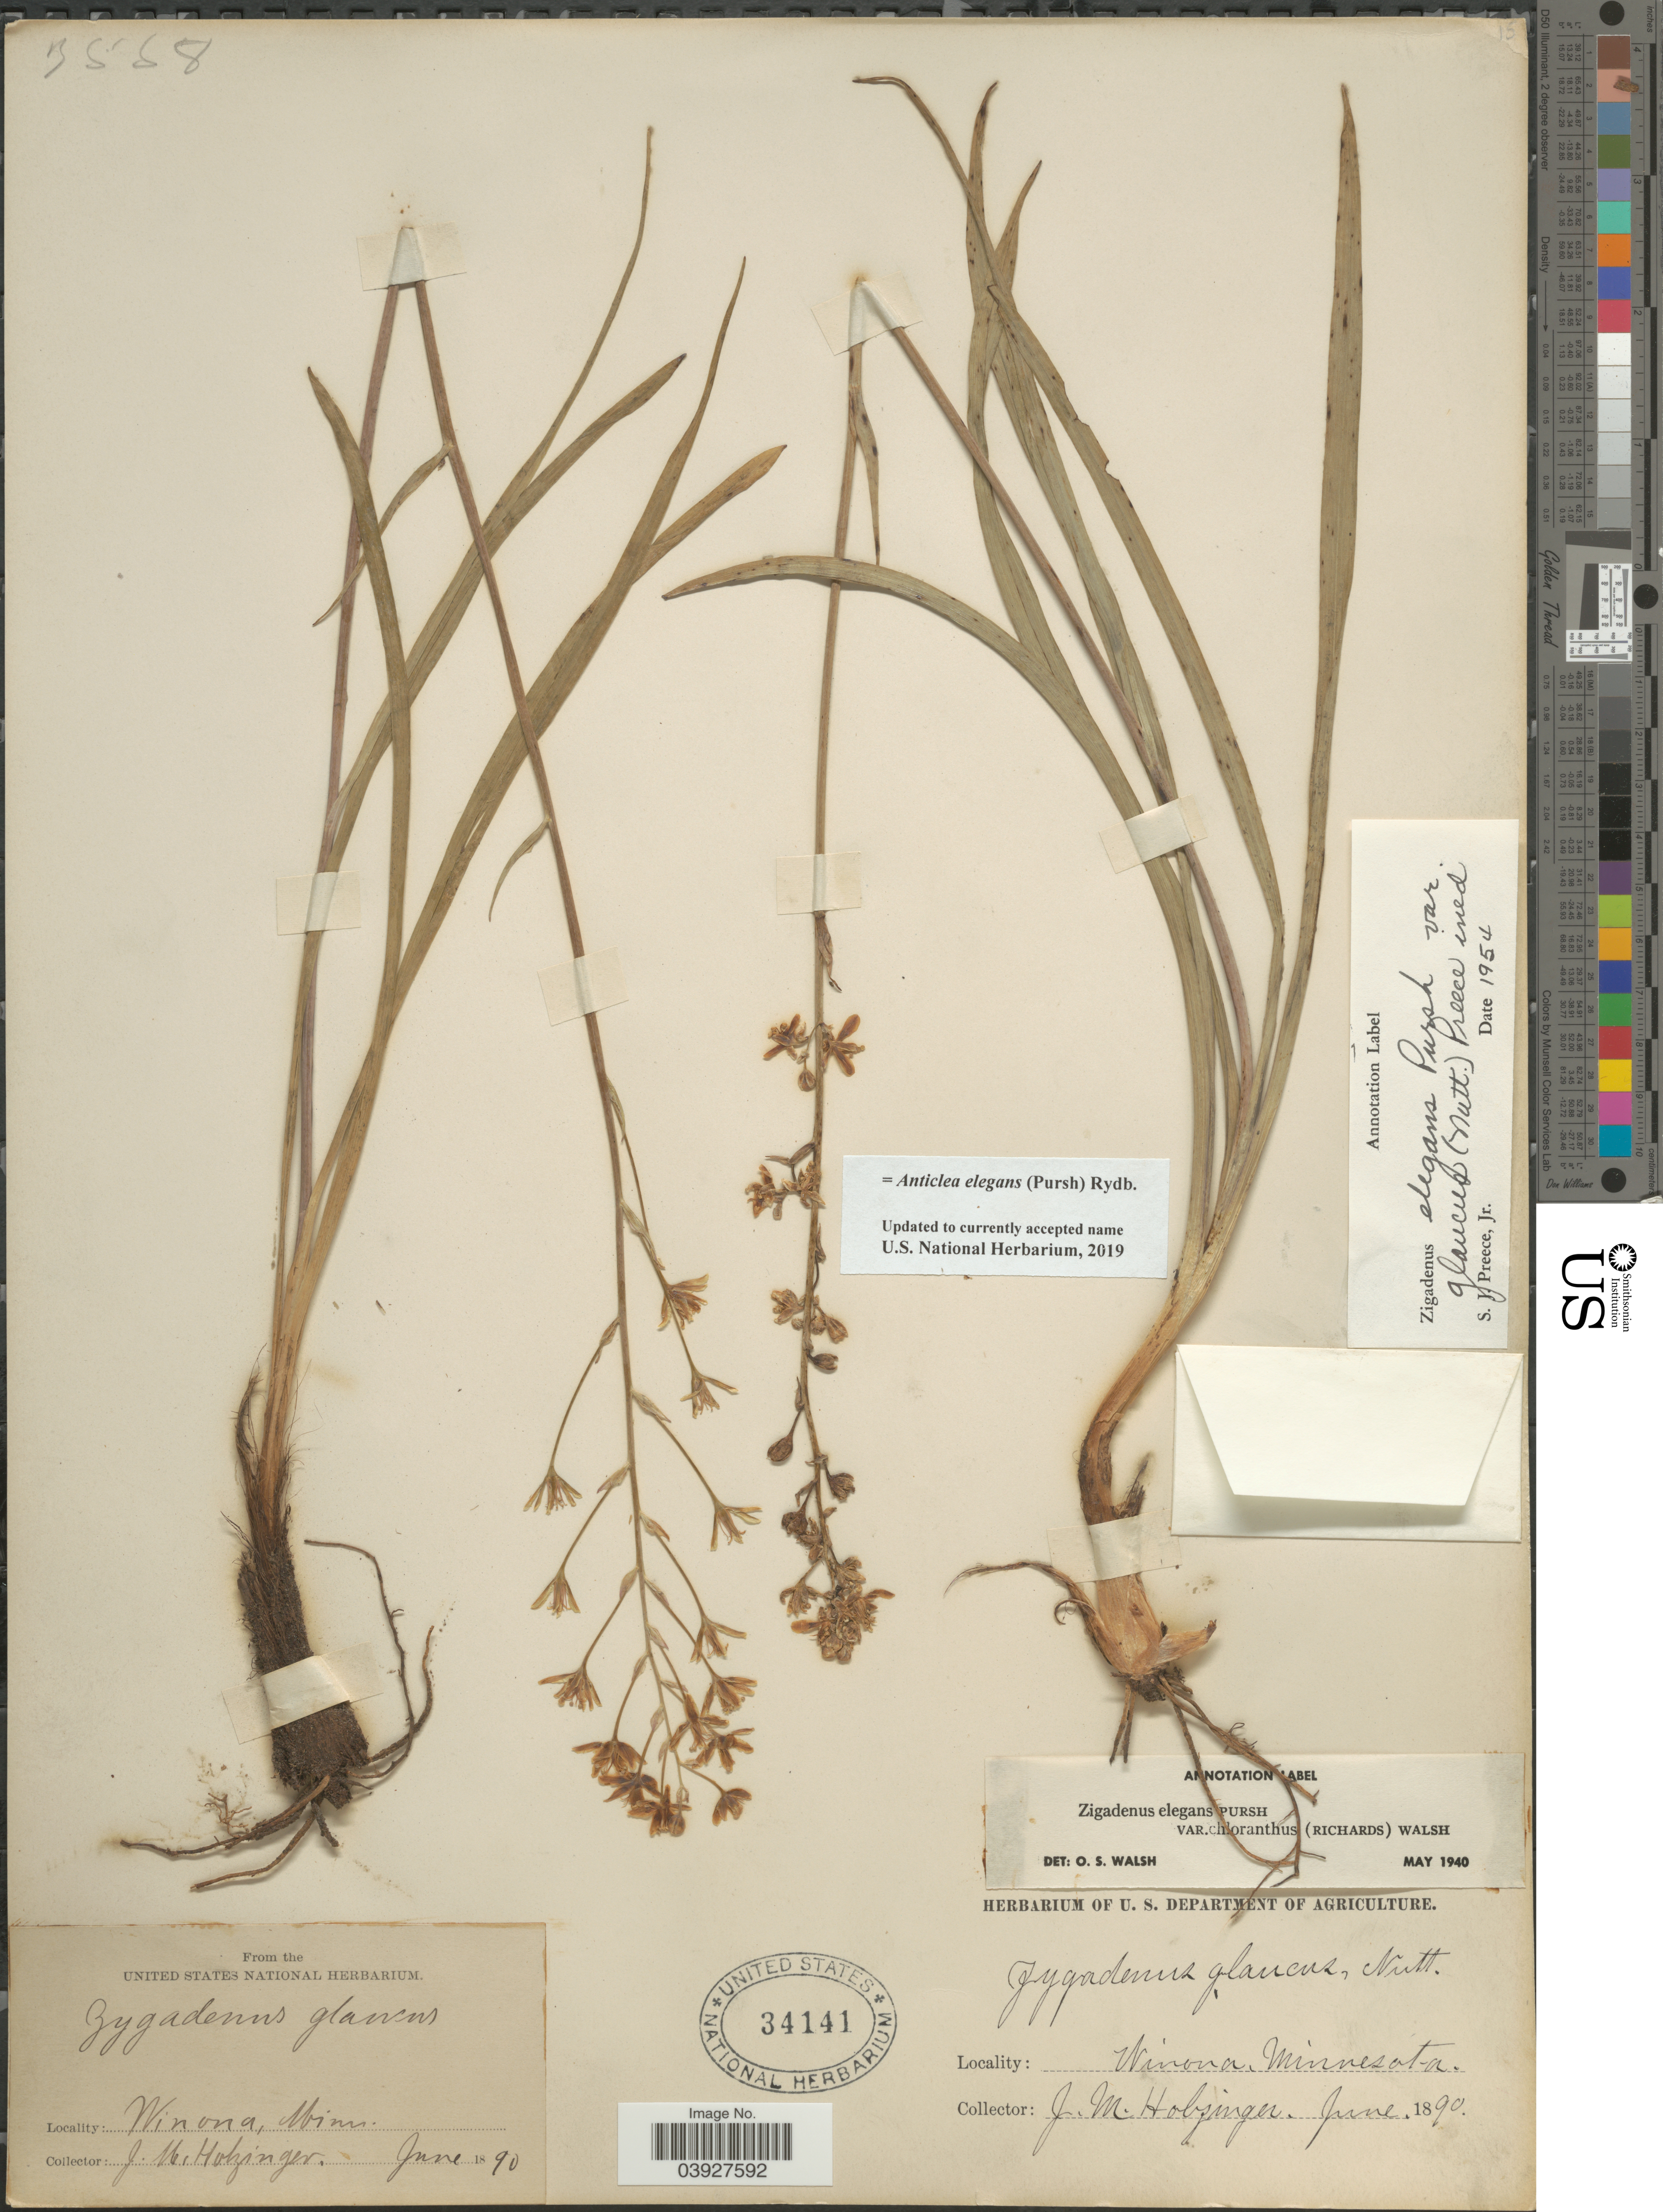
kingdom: Plantae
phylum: Tracheophyta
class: Liliopsida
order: Liliales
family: Melanthiaceae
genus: Anticlea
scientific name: Anticlea elegans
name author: (Pursh) Rydb.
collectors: J. M. Holzinger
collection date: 1890-06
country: United States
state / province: Minnesota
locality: Winona.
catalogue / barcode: US 34141